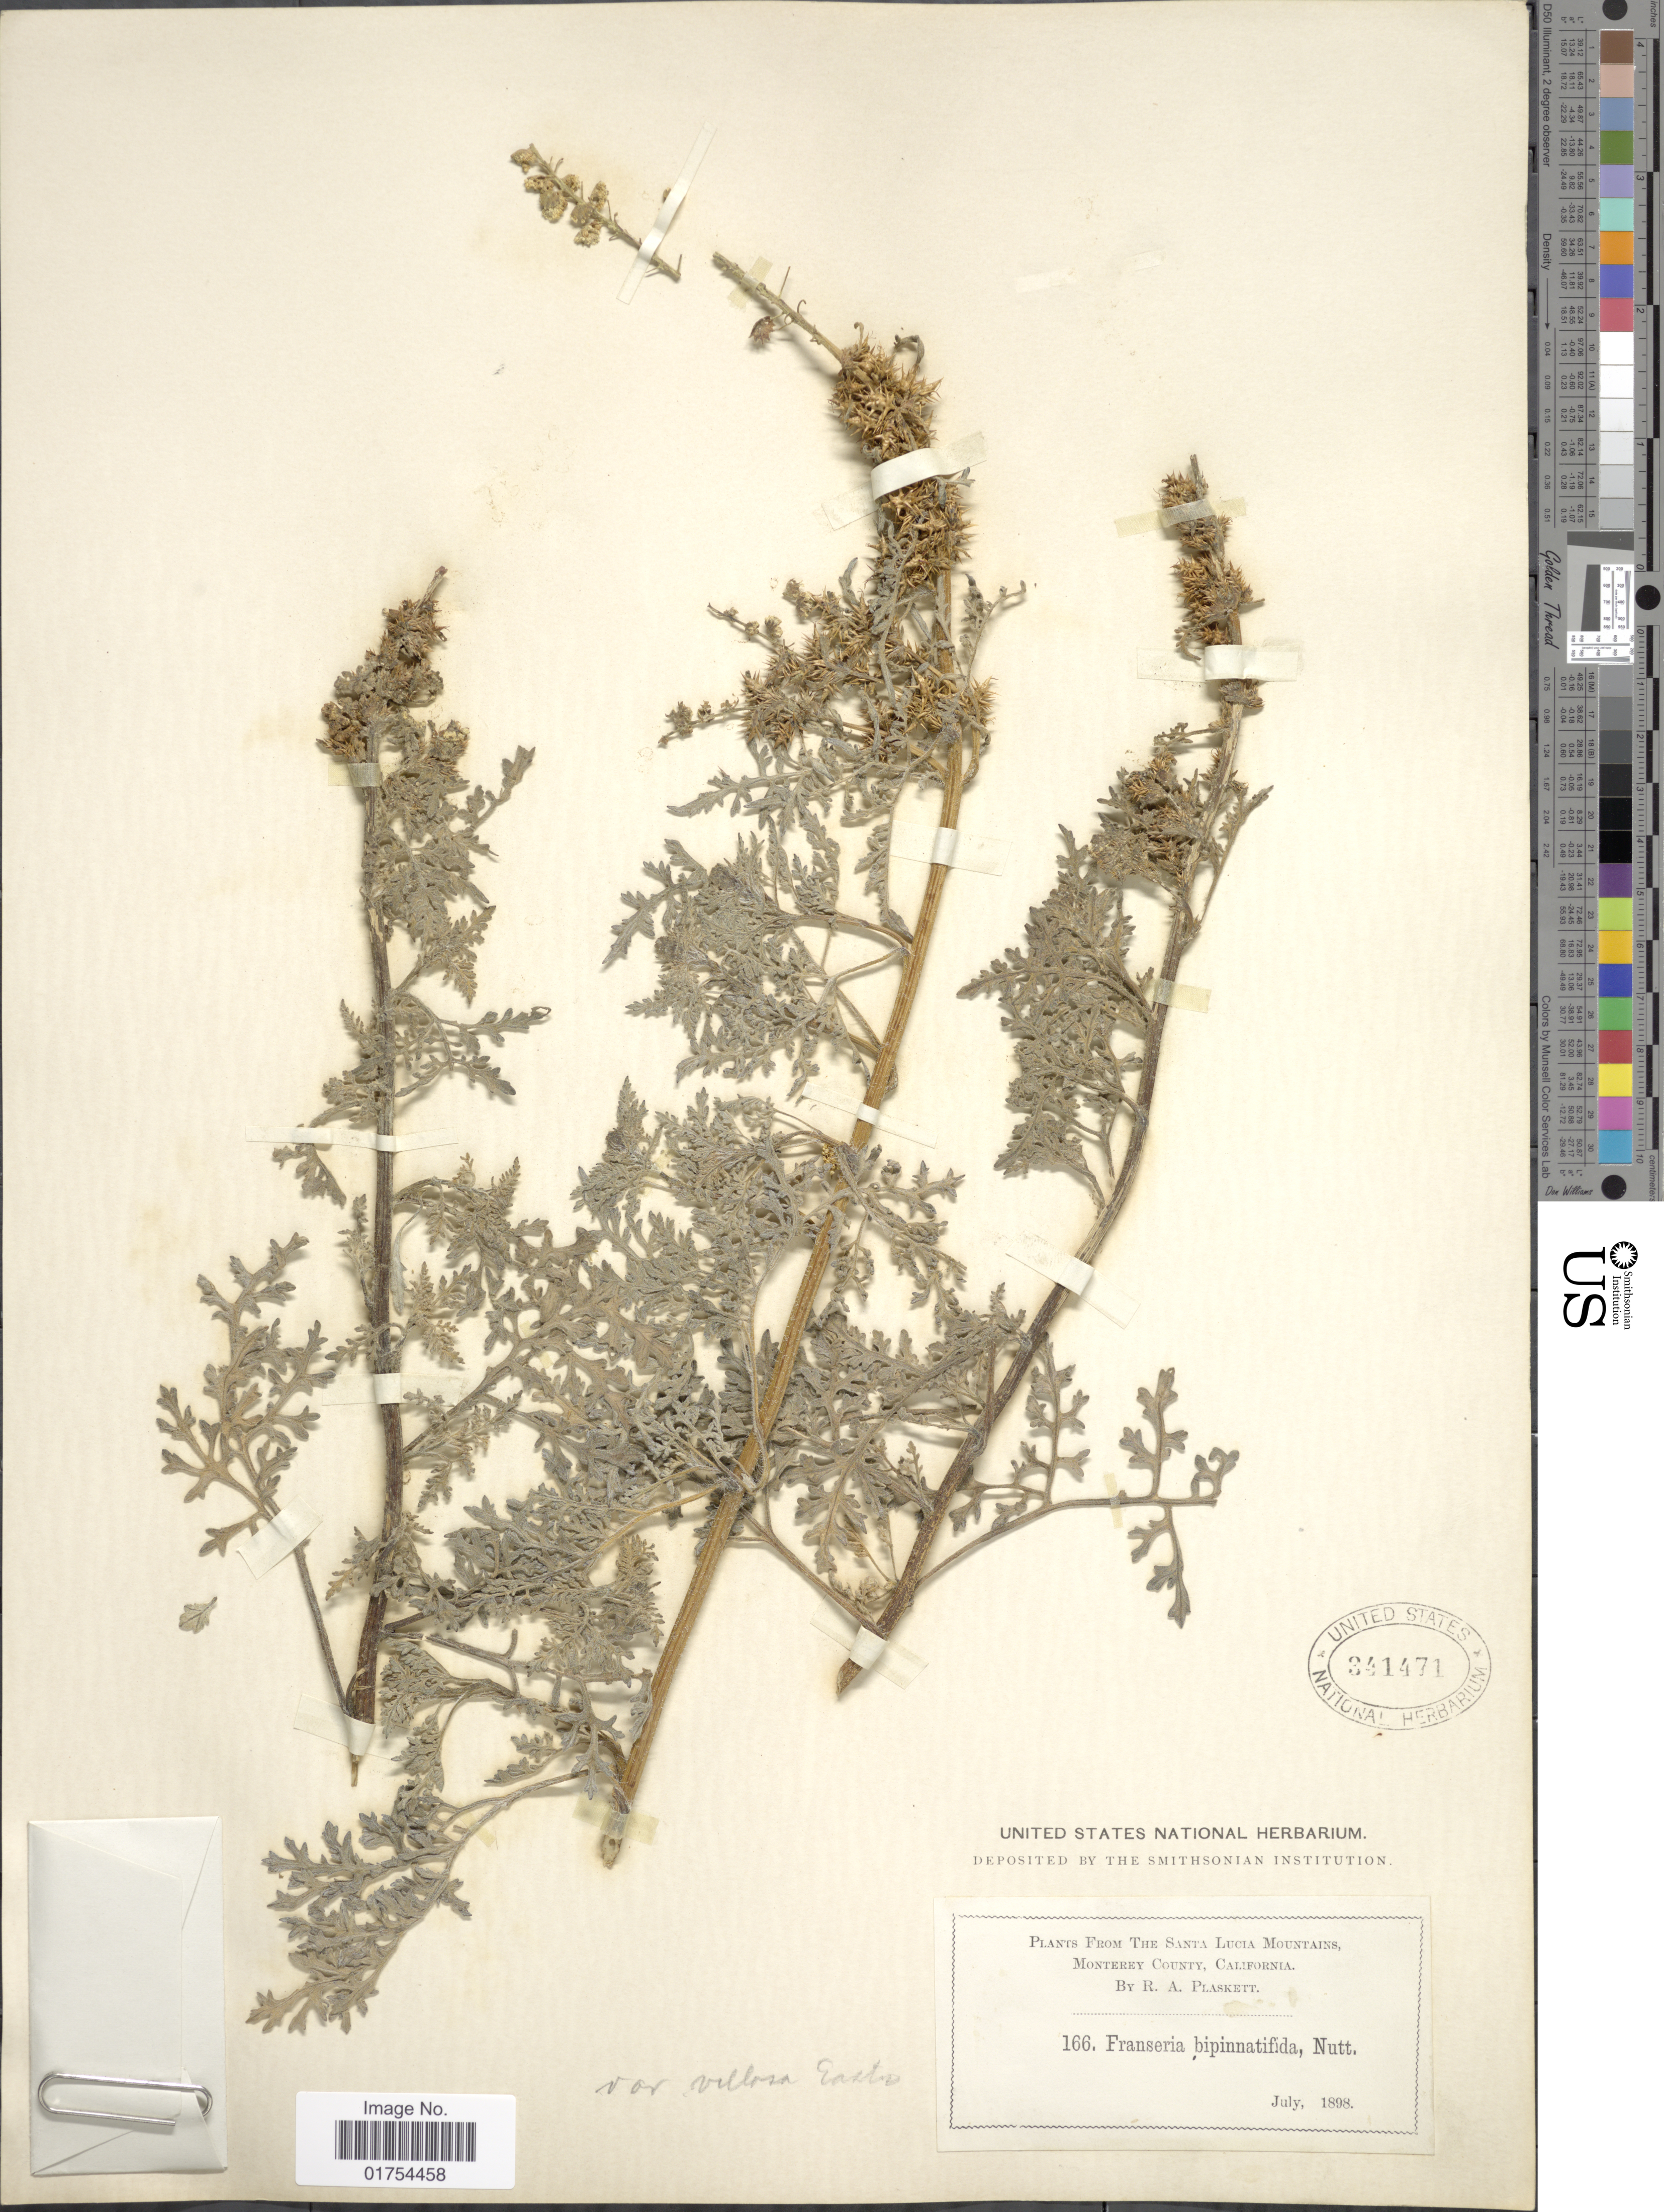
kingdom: Plantae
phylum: Tracheophyta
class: Magnoliopsida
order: Asterales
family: Asteraceae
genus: Franseria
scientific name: Franseria bipinnatifida subsp. villosa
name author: (Rydb.) Eastw.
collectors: R. Plaskett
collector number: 166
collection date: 1898-07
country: United States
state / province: California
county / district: Monterey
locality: Santa Luca Mountains, Monterey County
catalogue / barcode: US 341471